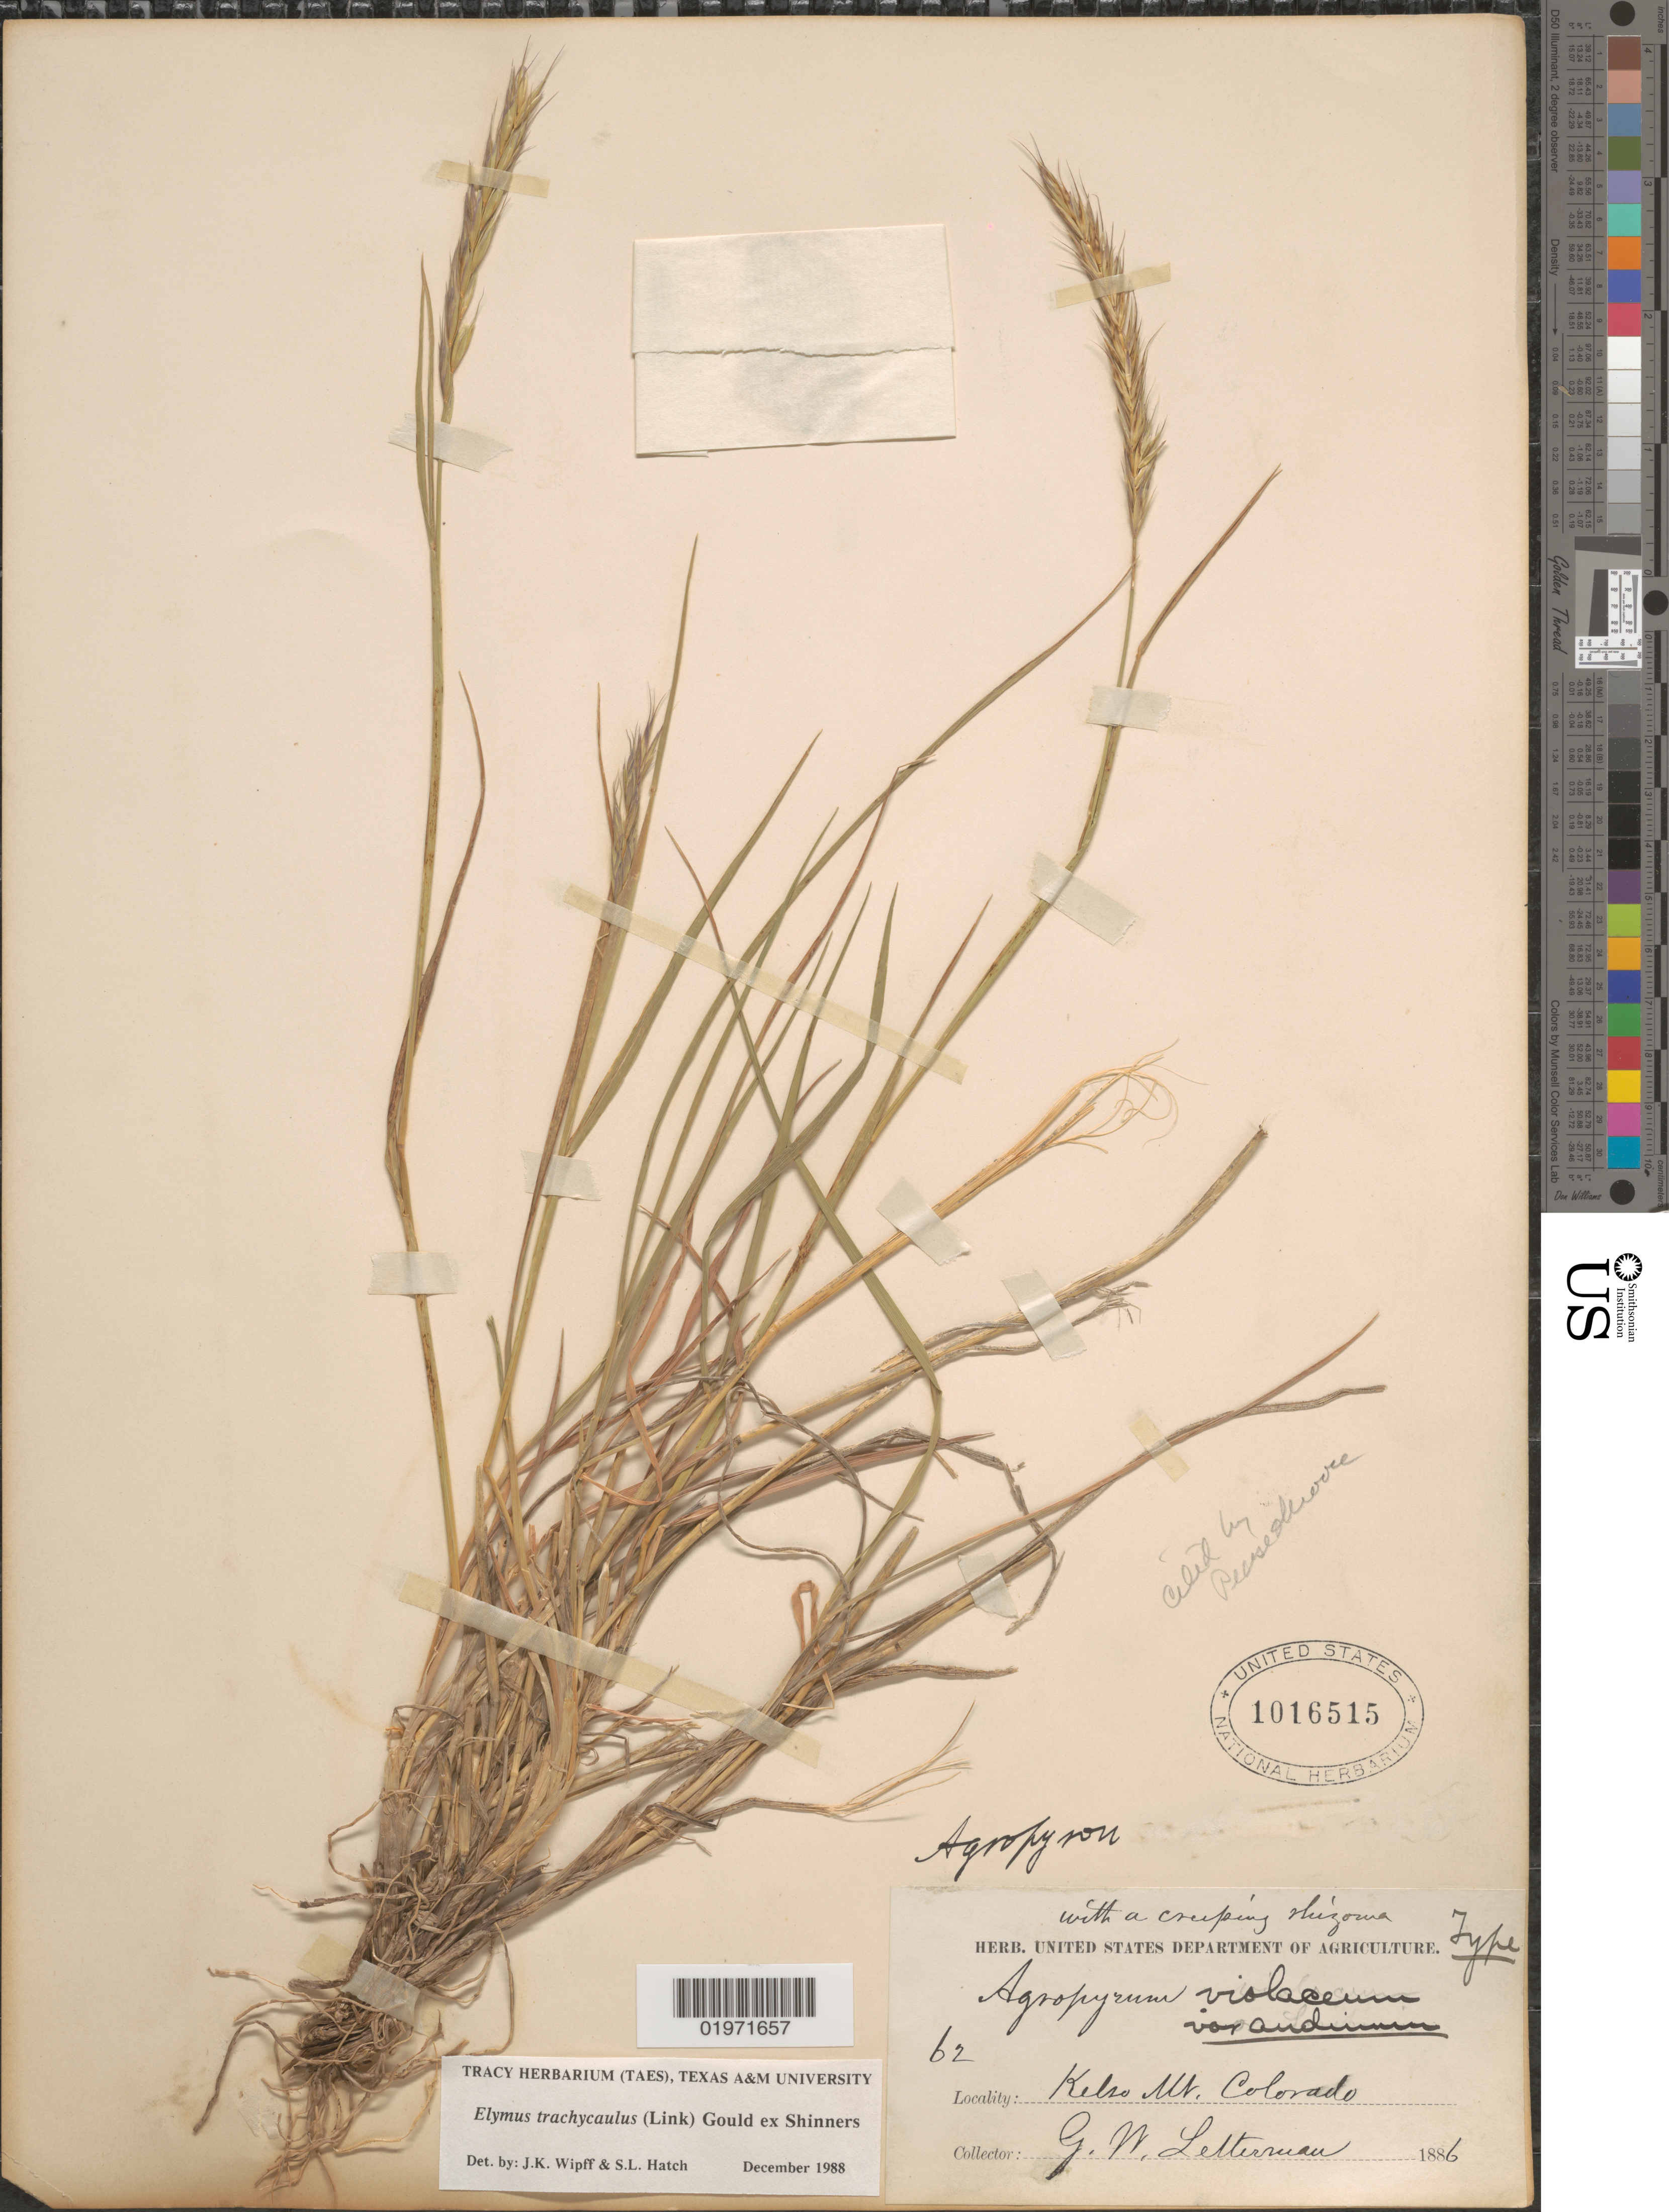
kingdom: Plantae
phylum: Tracheophyta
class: Liliopsida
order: Poales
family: Poaceae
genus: Elymus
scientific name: Elymus trachycaulus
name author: (Link) Gould ex Shinners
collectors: G. W. Letterman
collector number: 62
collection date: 1886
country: United States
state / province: Colorado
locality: Kelso Mt.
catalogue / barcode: US 1016515